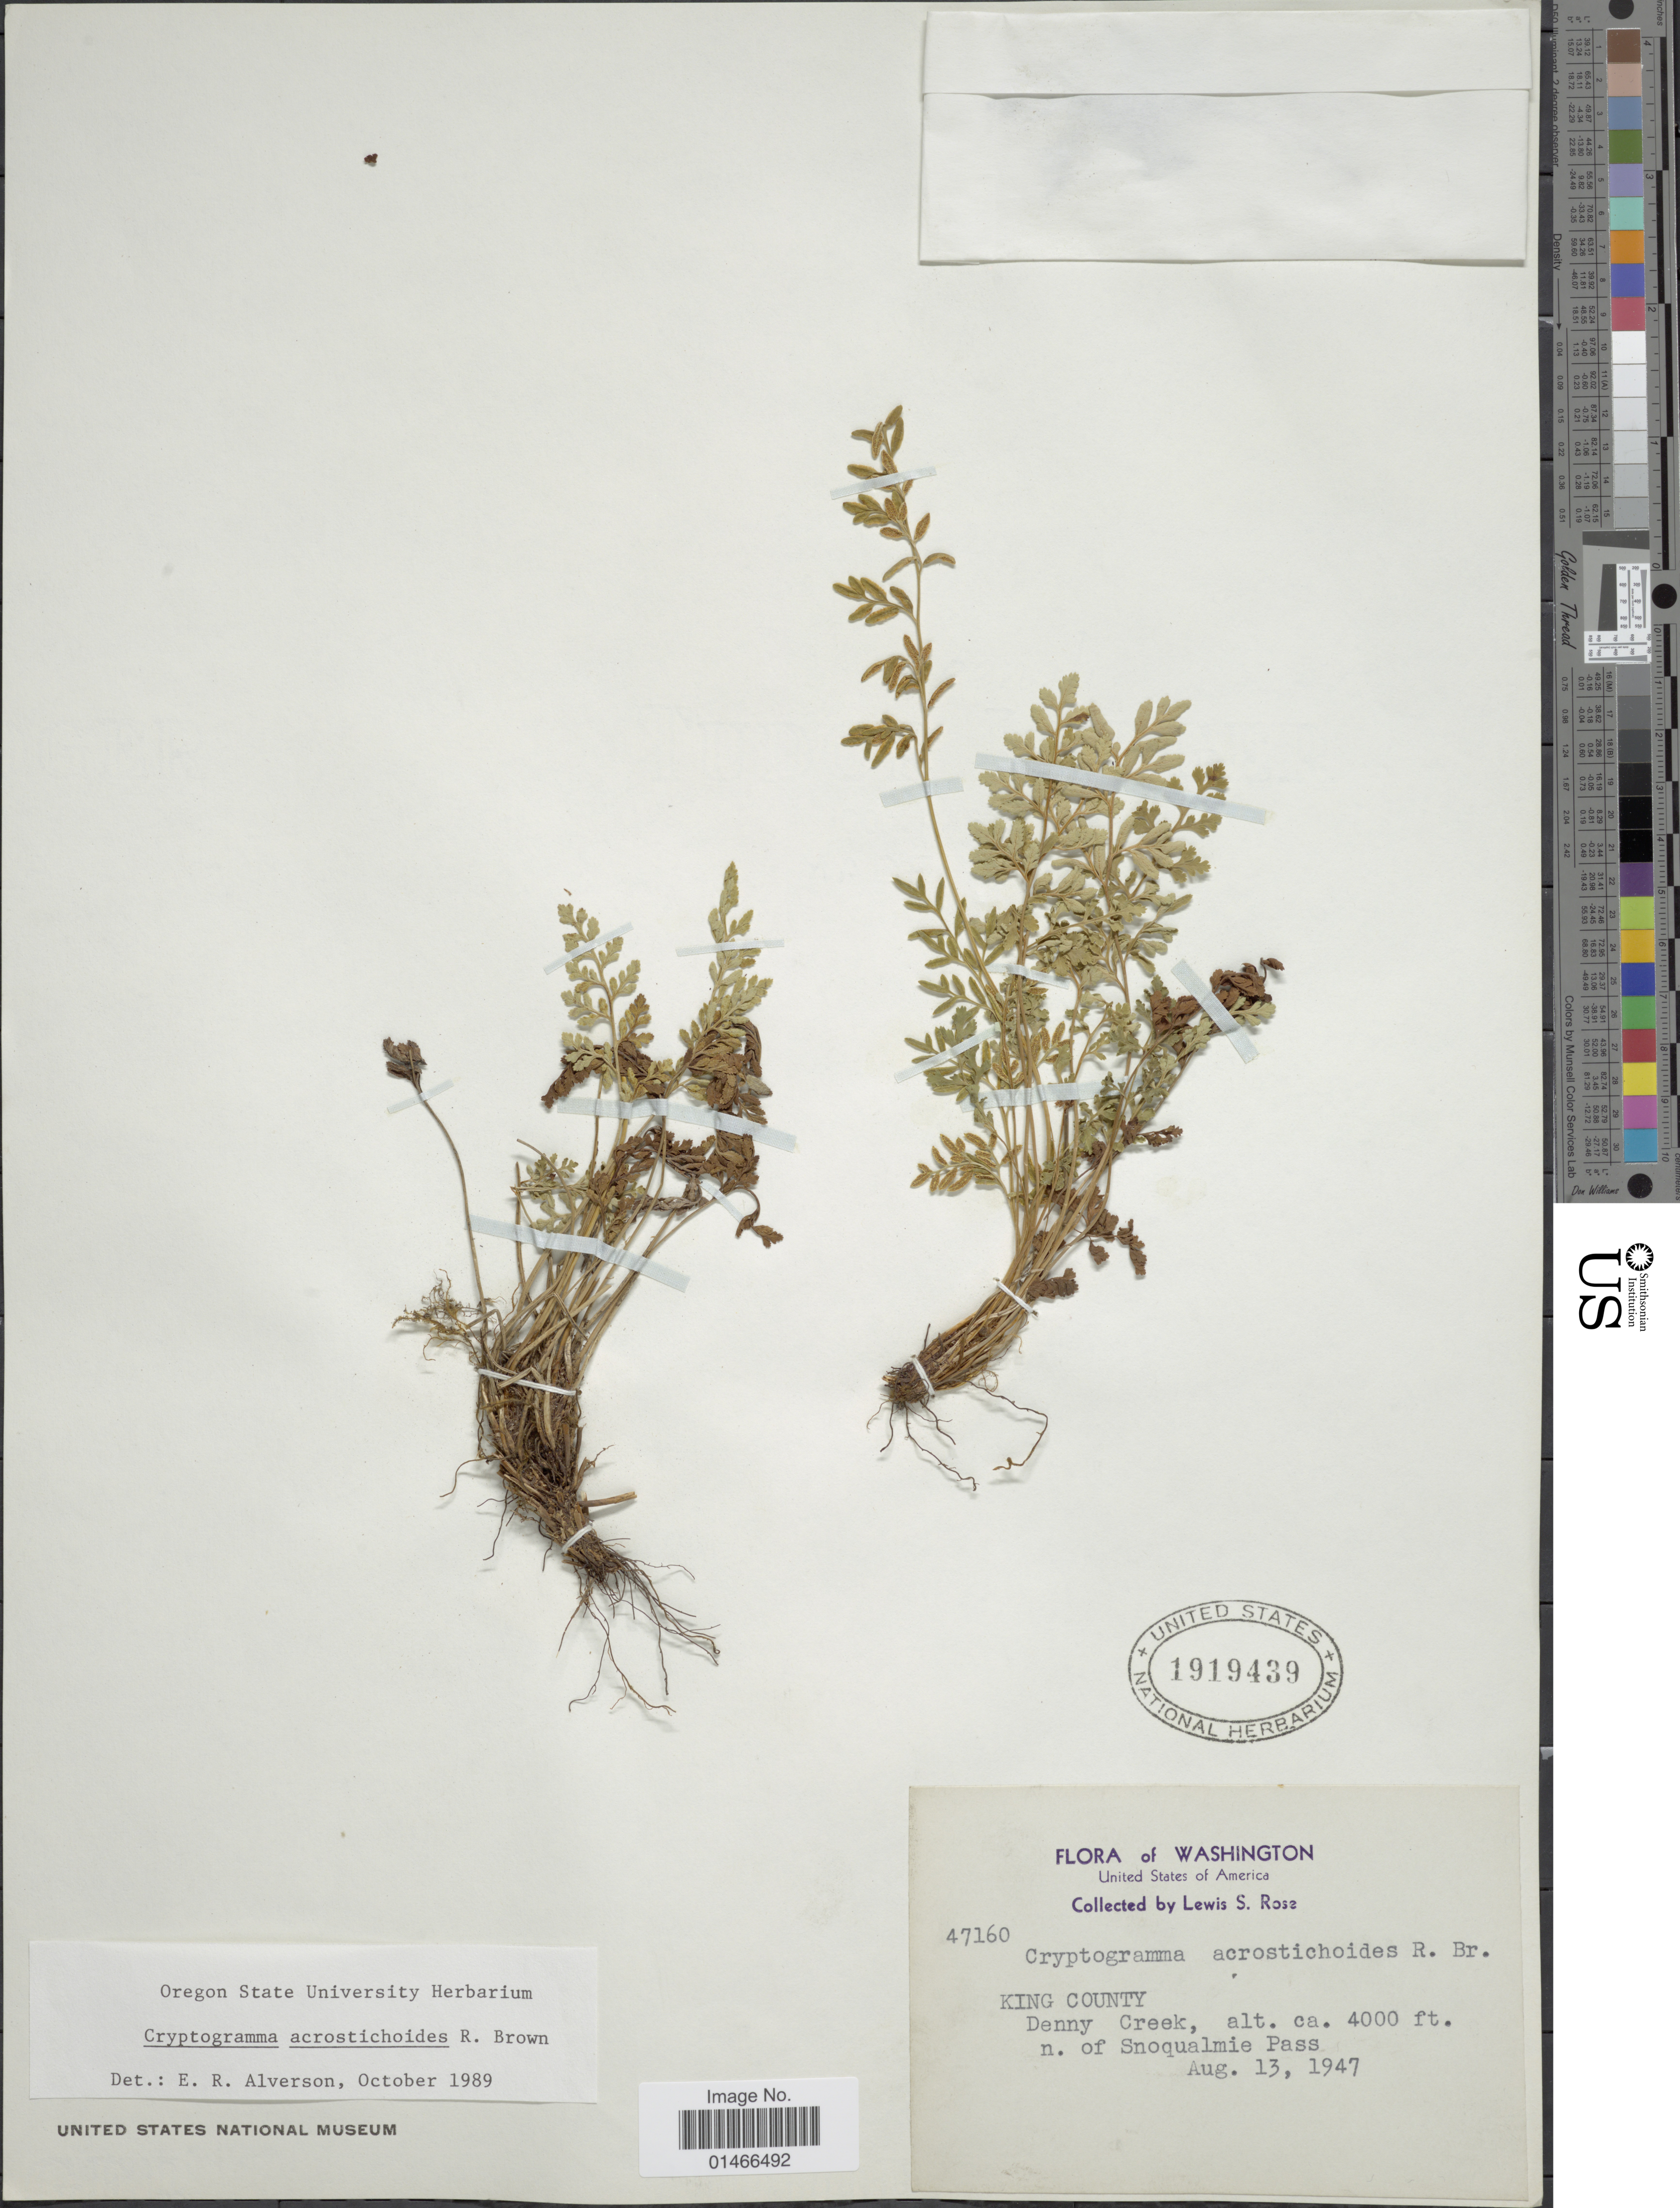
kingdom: Plantae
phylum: Tracheophyta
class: Polypodiopsida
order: Polypodiales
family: Pteridaceae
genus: Cryptogramma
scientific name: Cryptogramma acrostichoides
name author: R. Br.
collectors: L. S. Rose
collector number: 47160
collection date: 1947-08-13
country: United States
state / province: Washington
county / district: King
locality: King County. Denny Creek. n. of Snoqualmie Pass.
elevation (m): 1219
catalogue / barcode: US 1919439